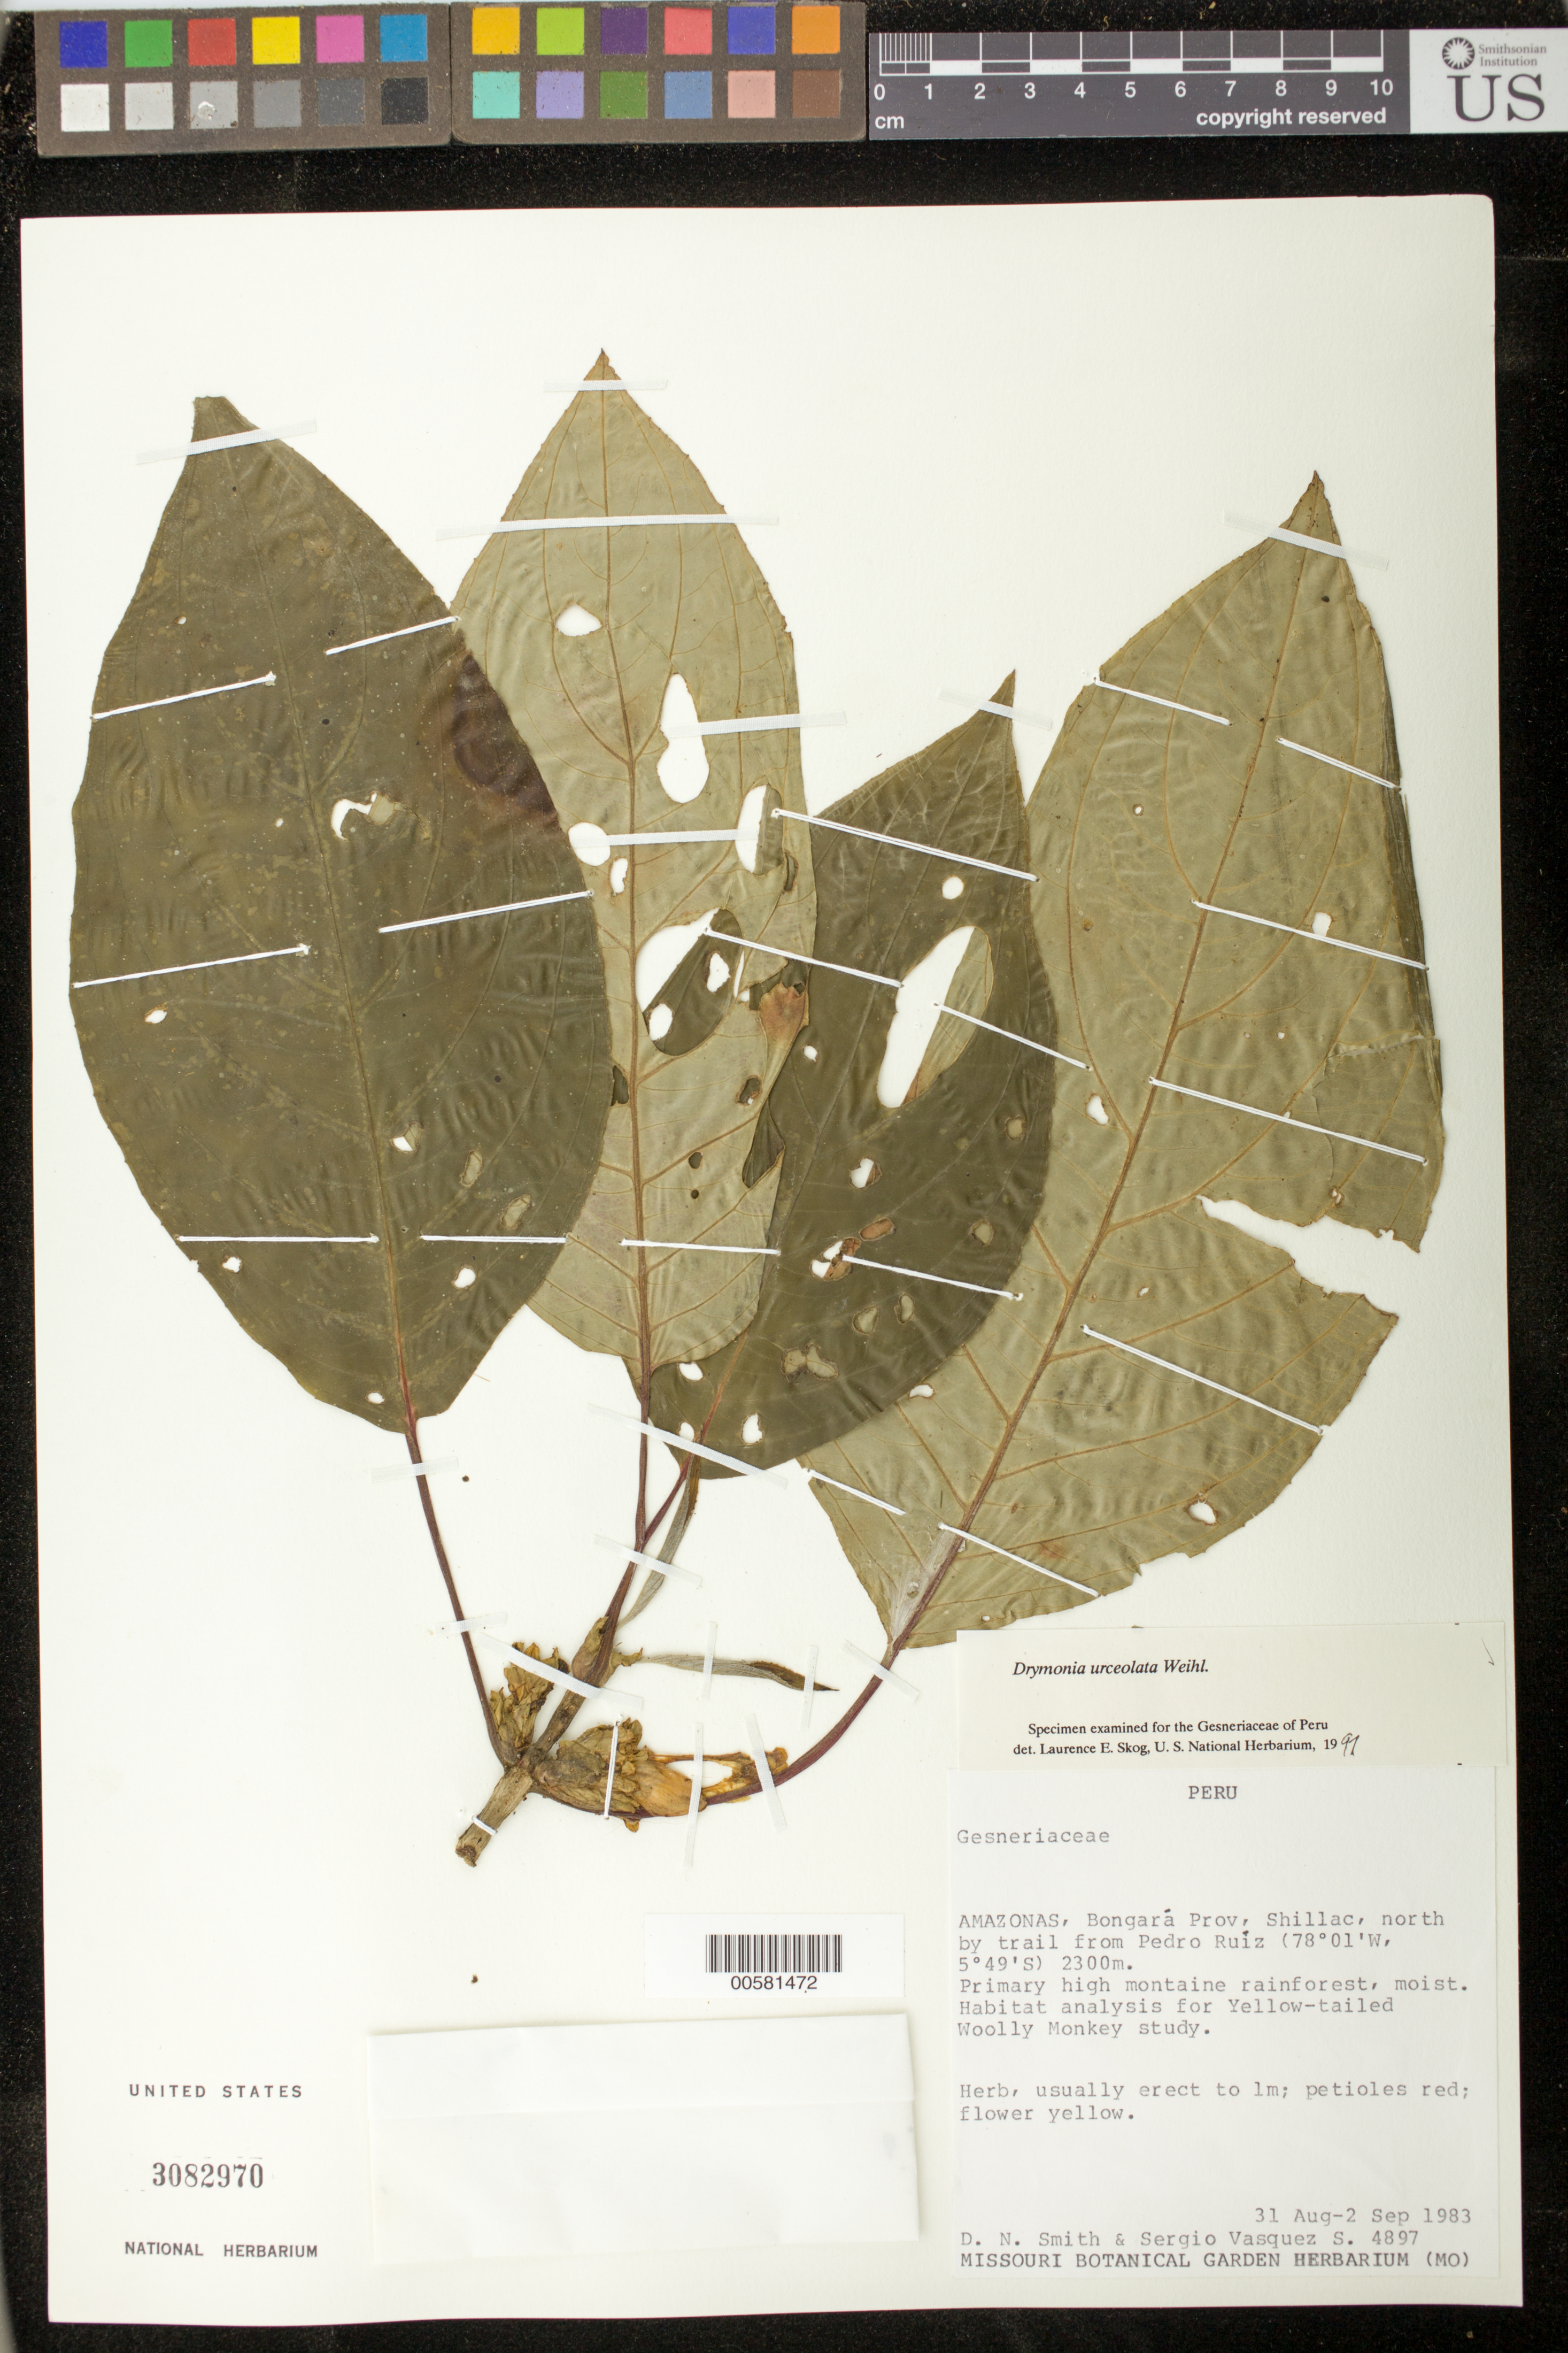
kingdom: Plantae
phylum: Tracheophyta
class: Magnoliopsida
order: Lamiales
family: Gesneriaceae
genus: Drymonia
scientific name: Drymonia urceolata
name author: Wiehler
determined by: Skog, Laurence E.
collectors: D. Smith & S. Vasquez S.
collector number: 4897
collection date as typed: Aug-Sep 1983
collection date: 1983-08/1983-09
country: Peru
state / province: Amazonas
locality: Prov. Bongará; Shillac, N by trail from Pedro Ruíz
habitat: Primary high montane rainforest, moist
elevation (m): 2300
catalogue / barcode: US 3082970